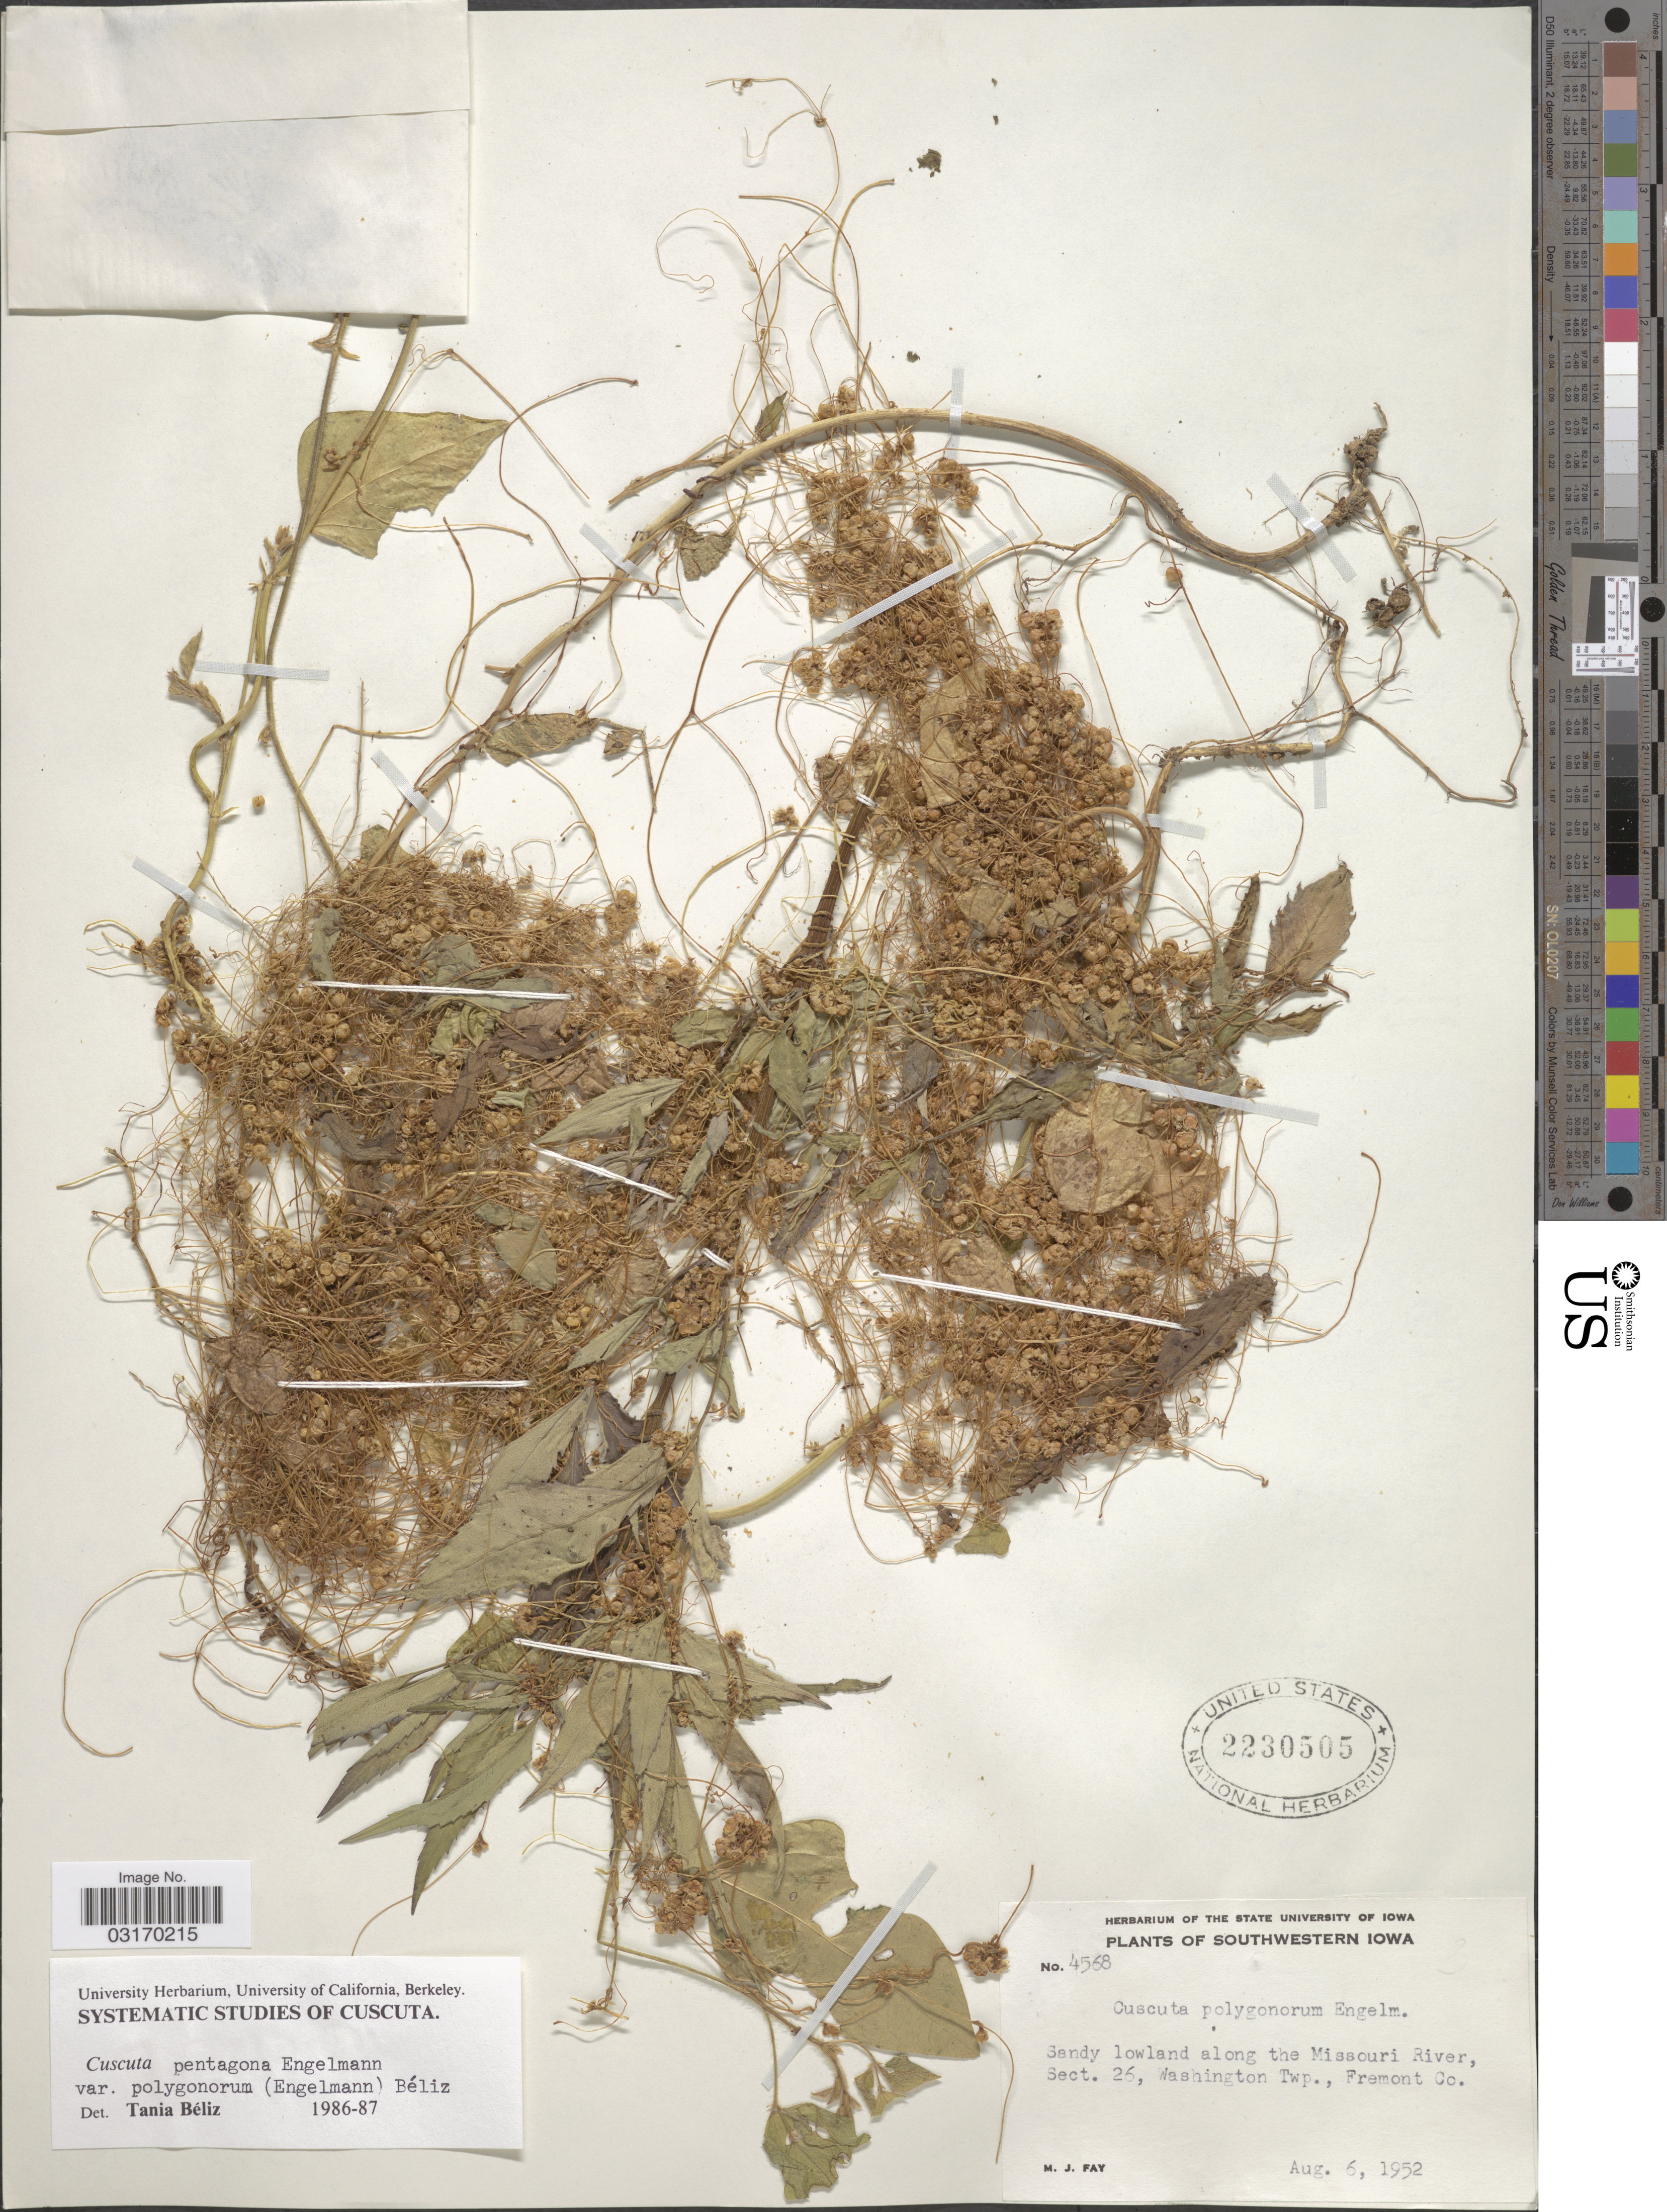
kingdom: Plantae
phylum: Tracheophyta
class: Magnoliopsida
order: Solanales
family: Convolvulaceae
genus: Cuscuta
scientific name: Cuscuta pentagona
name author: Engelm.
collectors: M. Fay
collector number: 4568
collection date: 1952-08-06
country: United States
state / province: Iowa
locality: Southwestern Iowa. Sandy lowland along the Missouri River, Sect. 26, Washington Twp., Fremont Co.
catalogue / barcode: US 2230505